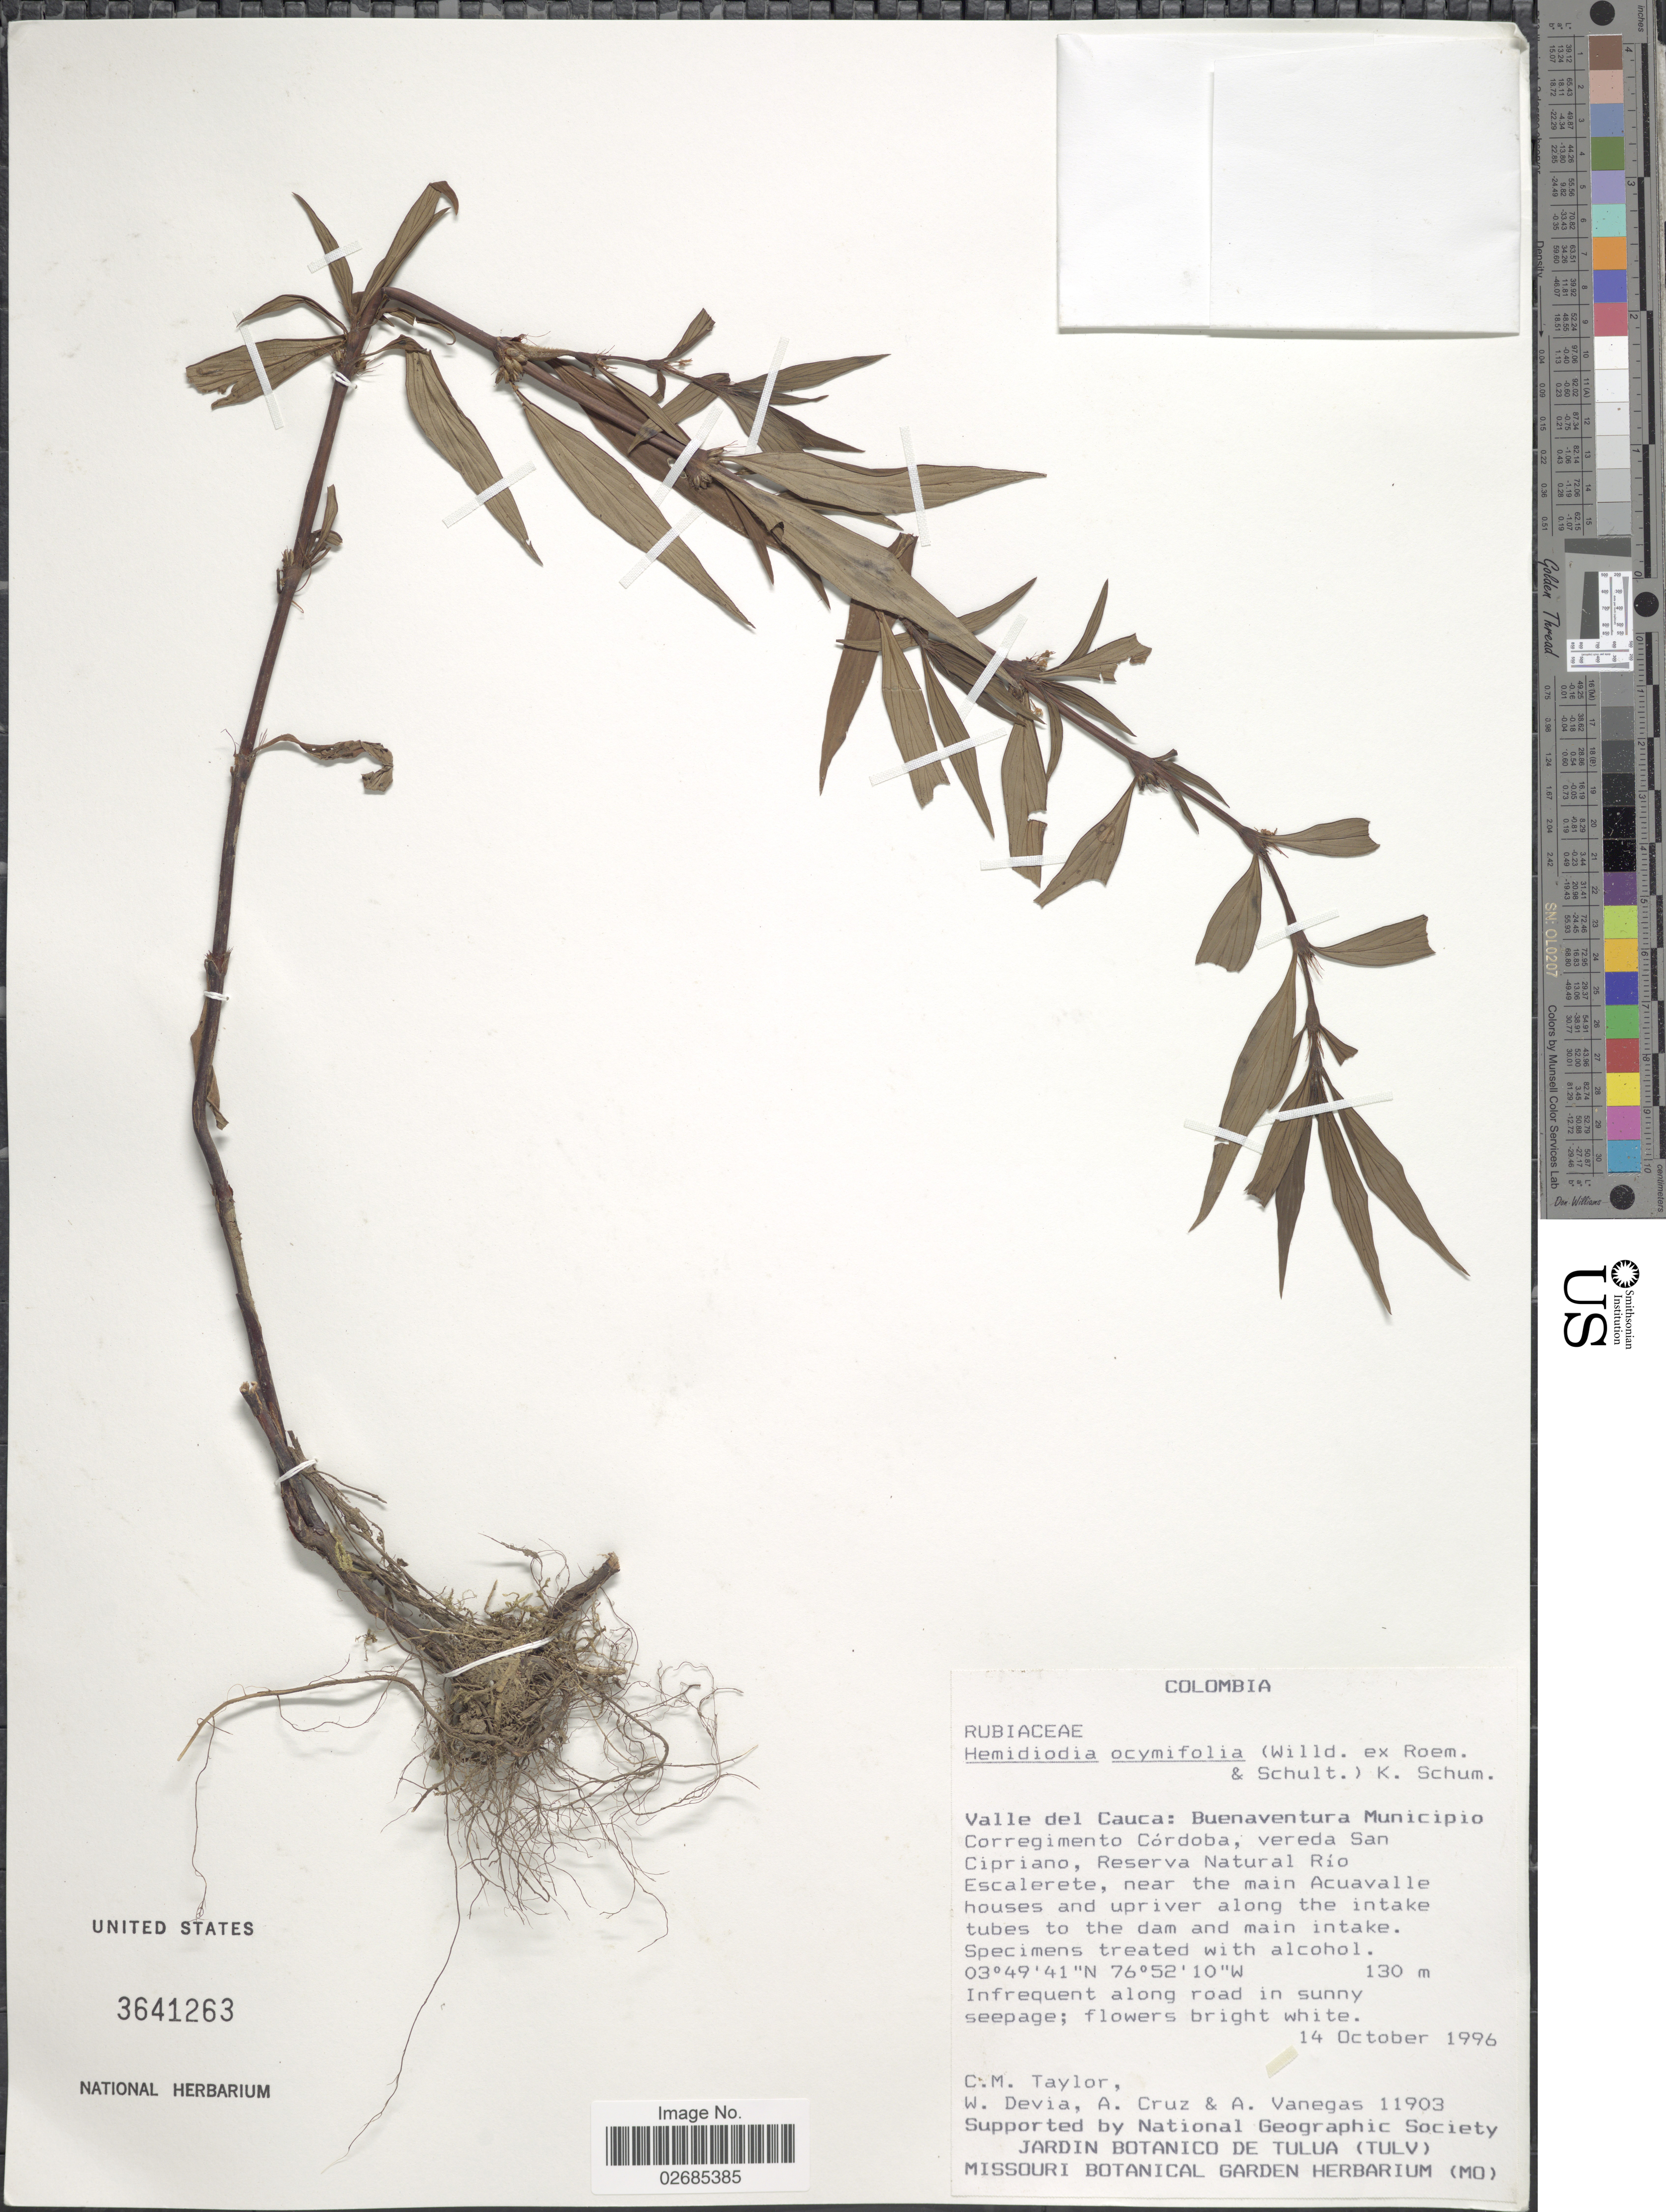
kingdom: Plantae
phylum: Tracheophyta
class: Magnoliopsida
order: Gentianales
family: Rubiaceae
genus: Hemidiodia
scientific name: Hemidiodia ocimifolia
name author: (Willd.) K. Schum.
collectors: C. M. Taylor, W. Devia, A. Cruz & A. Vanegas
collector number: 11903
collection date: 1996-10-14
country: Colombia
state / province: Valle del Cauca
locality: Buenaventura Municipio. Corregimento Cordoba, vereda San Cipriano, Reserva Natural Rio Escalerete, near the main Acuavalle houses and upriver along the intake tuibes to the dam and main intake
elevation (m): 130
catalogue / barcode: US 3641263